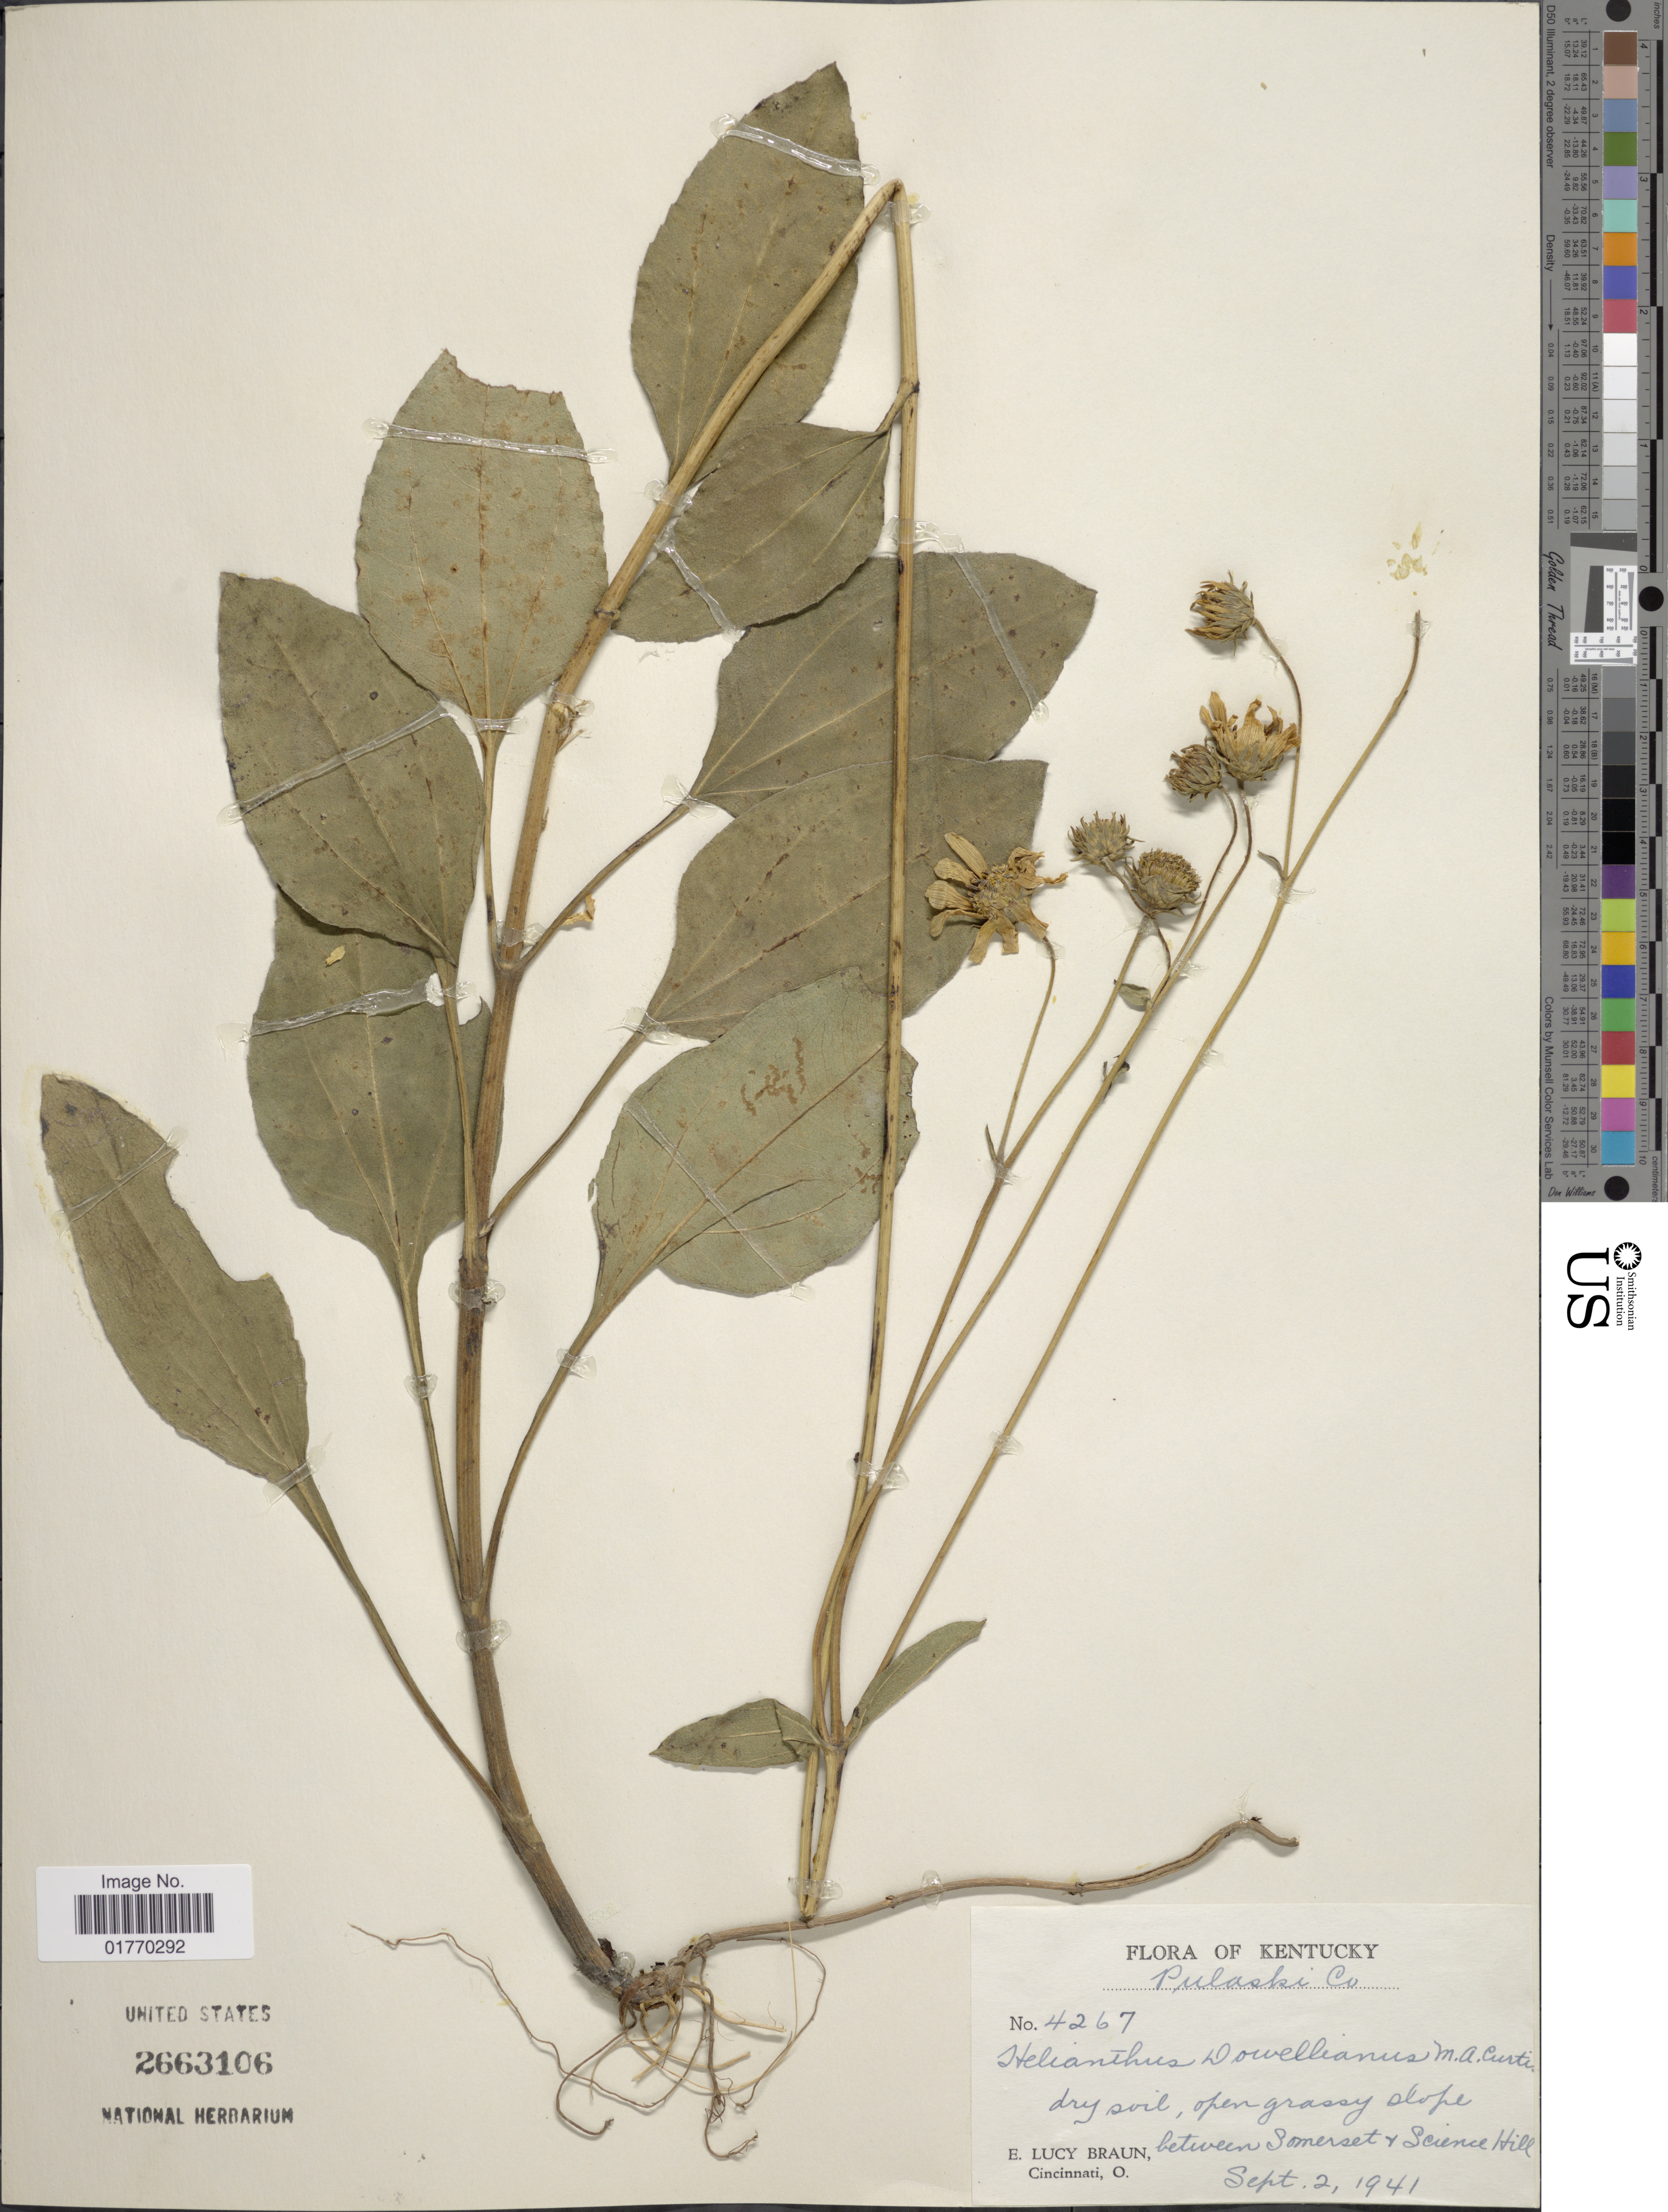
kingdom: Plantae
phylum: Tracheophyta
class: Magnoliopsida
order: Asterales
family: Asteraceae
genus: Helianthus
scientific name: Helianthus dowellianus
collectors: E. L. Braun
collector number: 4267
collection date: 1941-09-02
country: United States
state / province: Kentucky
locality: Pulaslki Co., Between Somerset & Science Hill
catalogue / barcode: US 2663106